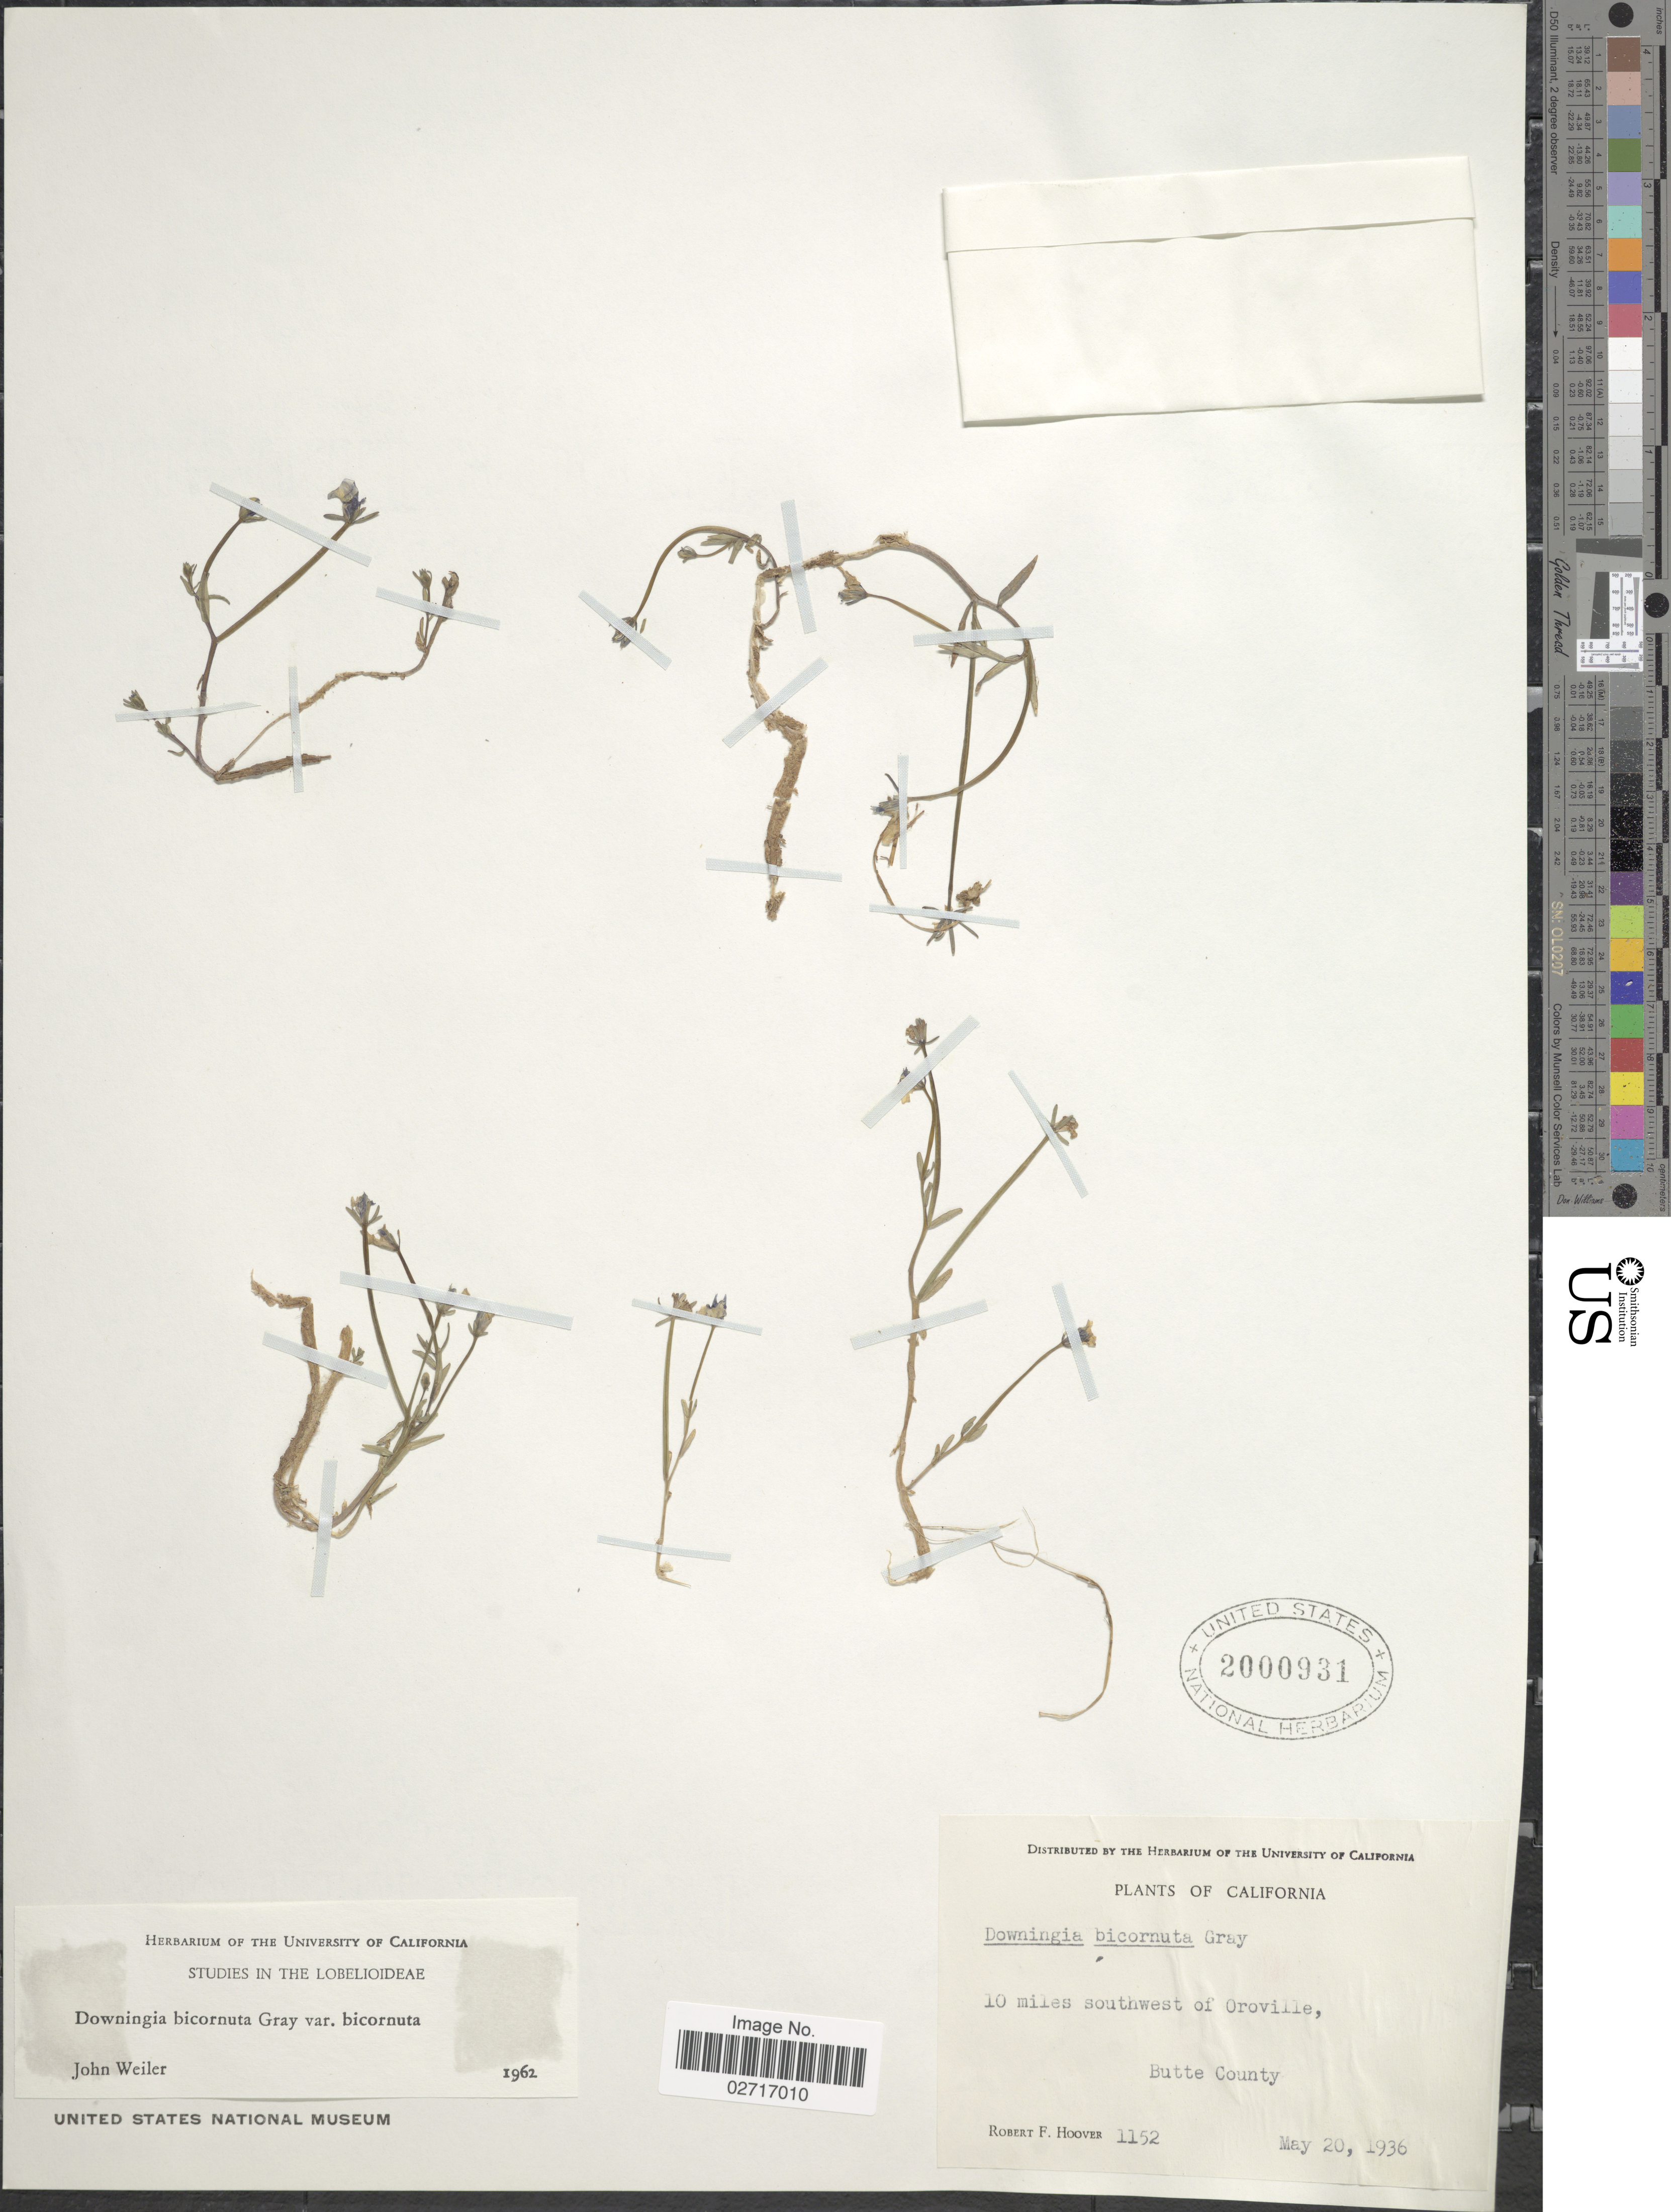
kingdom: Plantae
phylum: Tracheophyta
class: Magnoliopsida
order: Asterales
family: Campanulaceae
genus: Downingia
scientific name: Downingia bicornuta var. bicornuta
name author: A. Gray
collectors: R. F. Hoover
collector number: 1152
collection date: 1936-05-20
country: United States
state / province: California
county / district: Butte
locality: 10 miles southwest of Oroville, Butte County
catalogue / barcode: US 2000931